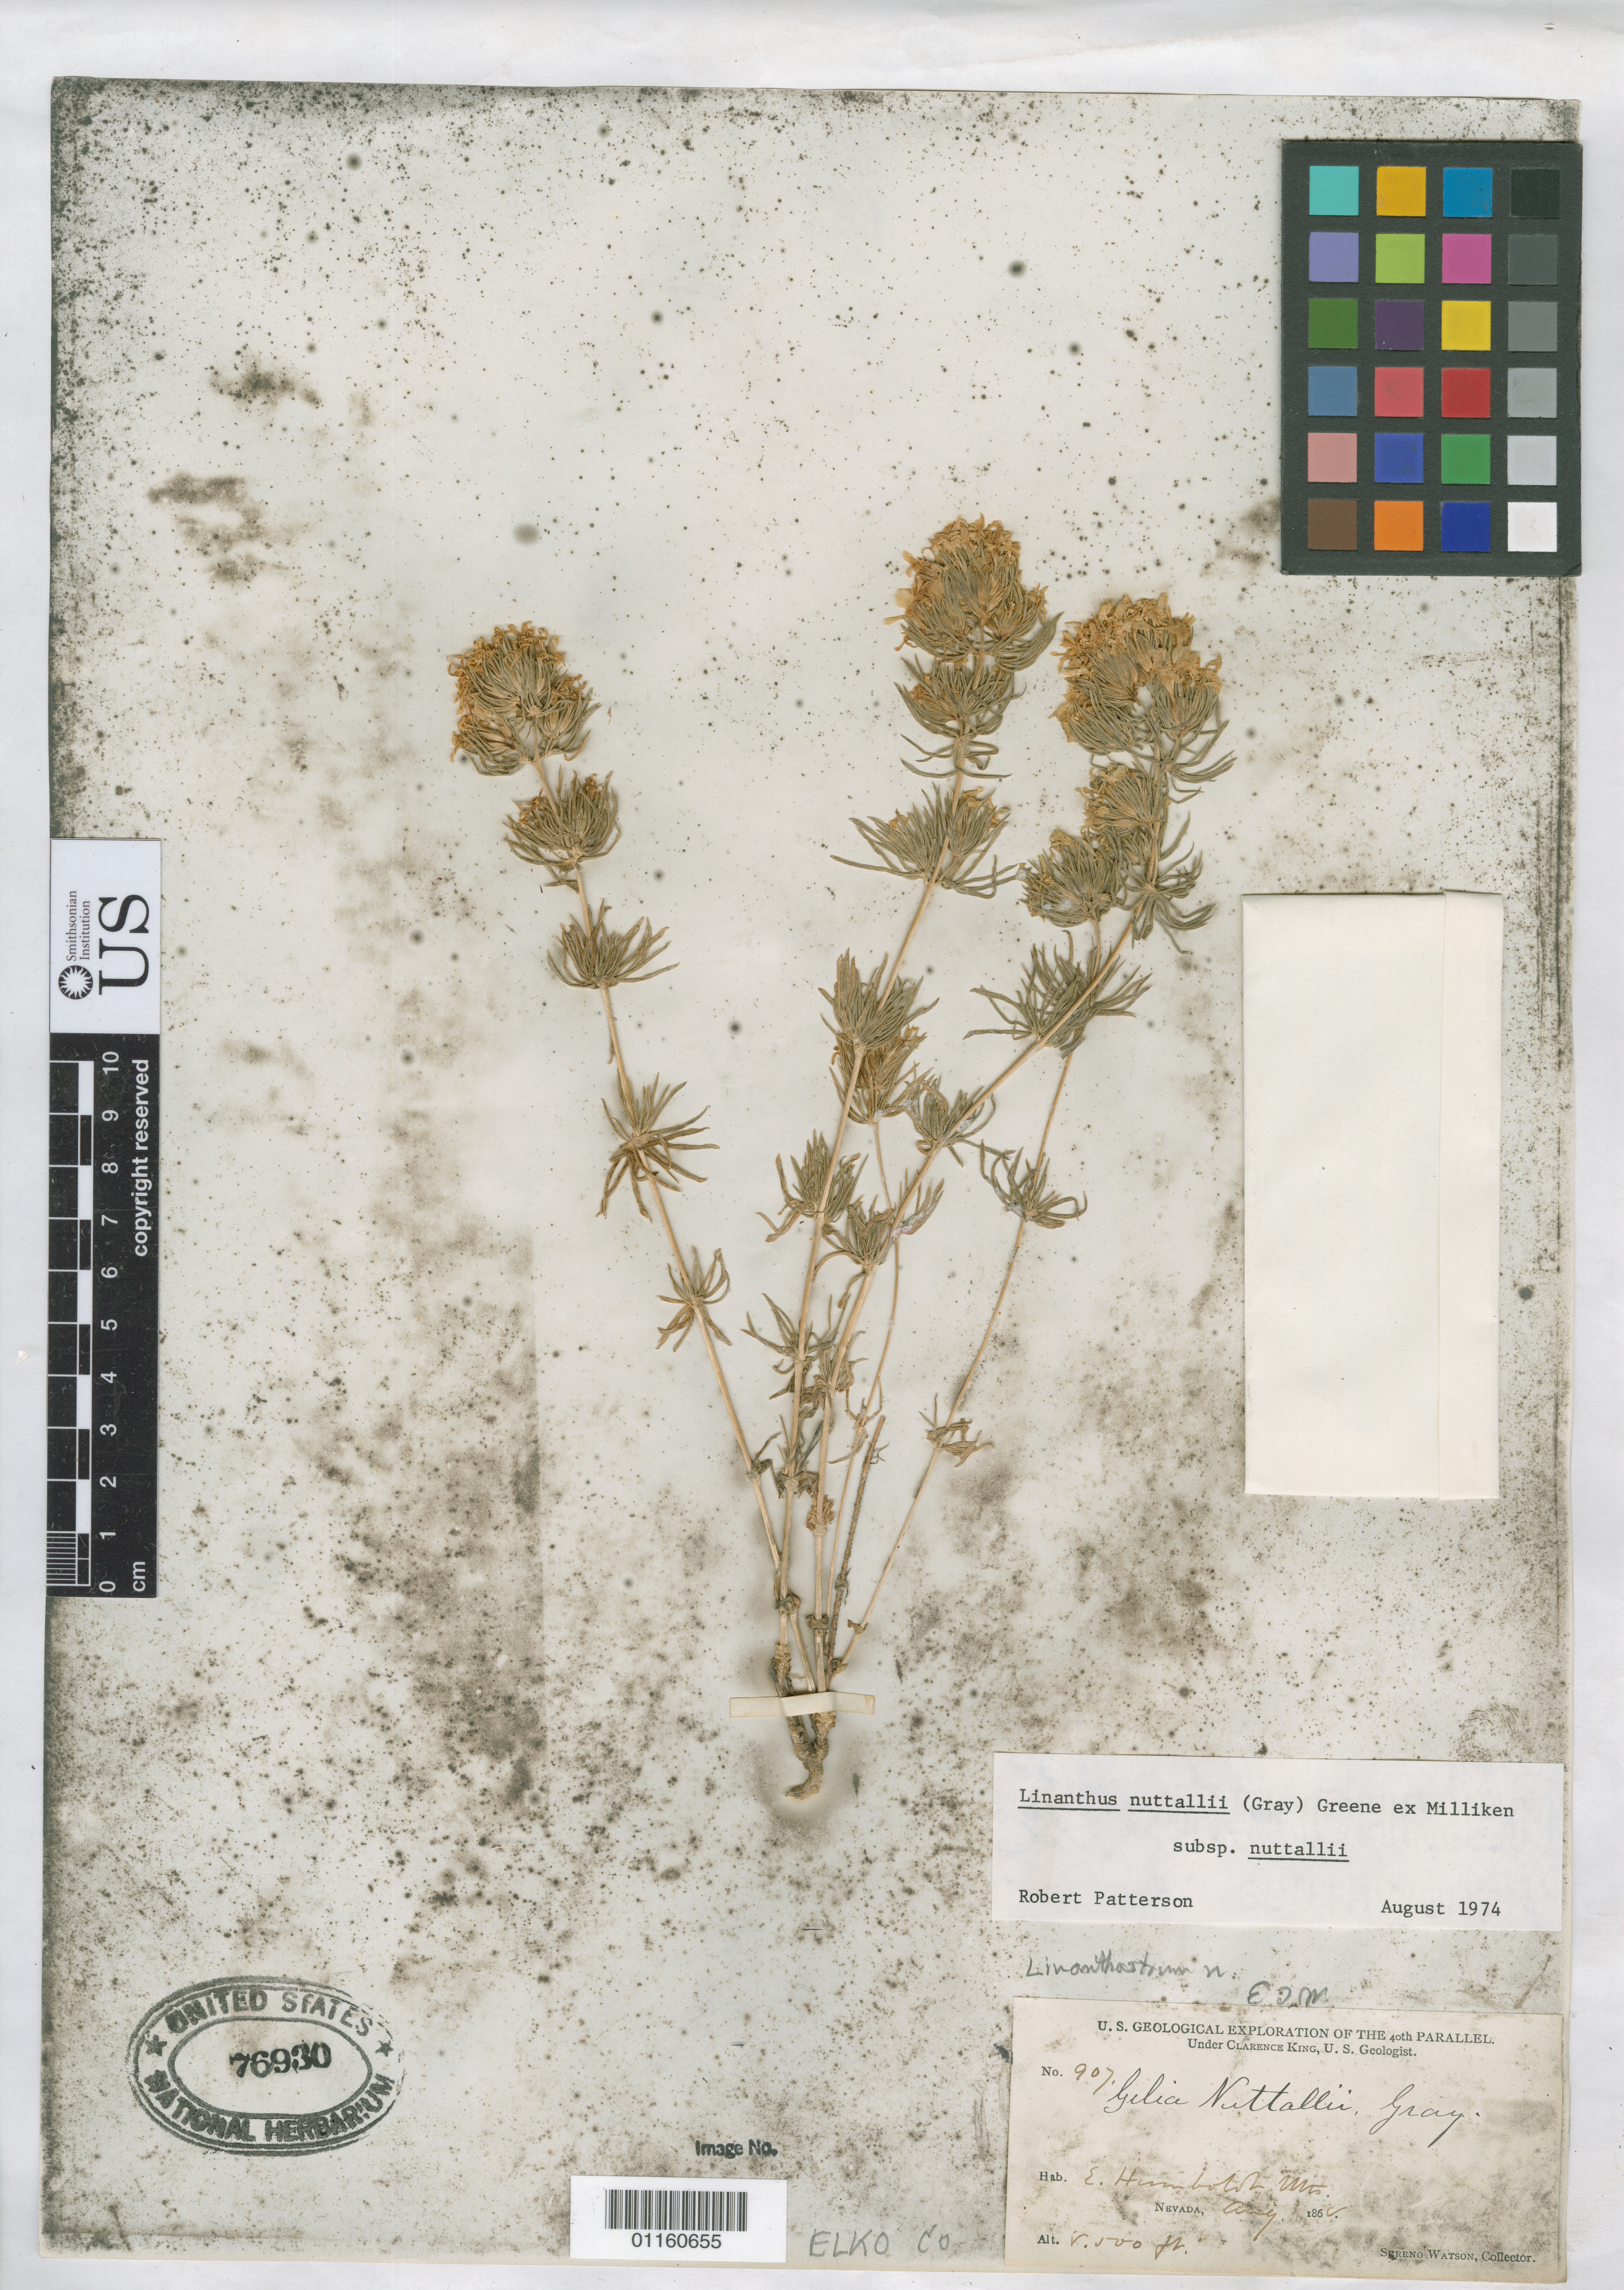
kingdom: Plantae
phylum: Tracheophyta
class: Magnoliopsida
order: Ericales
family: Polemoniaceae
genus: Leptosiphon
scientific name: Leptosiphon nuttallii subsp. nuttallii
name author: (A. Gray) J.M. Porter & L.A. Johnson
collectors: S. Watson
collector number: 907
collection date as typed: Aug 1868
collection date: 1868-08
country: United States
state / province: Nevada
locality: E. Humboldt Mts.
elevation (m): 2591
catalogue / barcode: US 76930